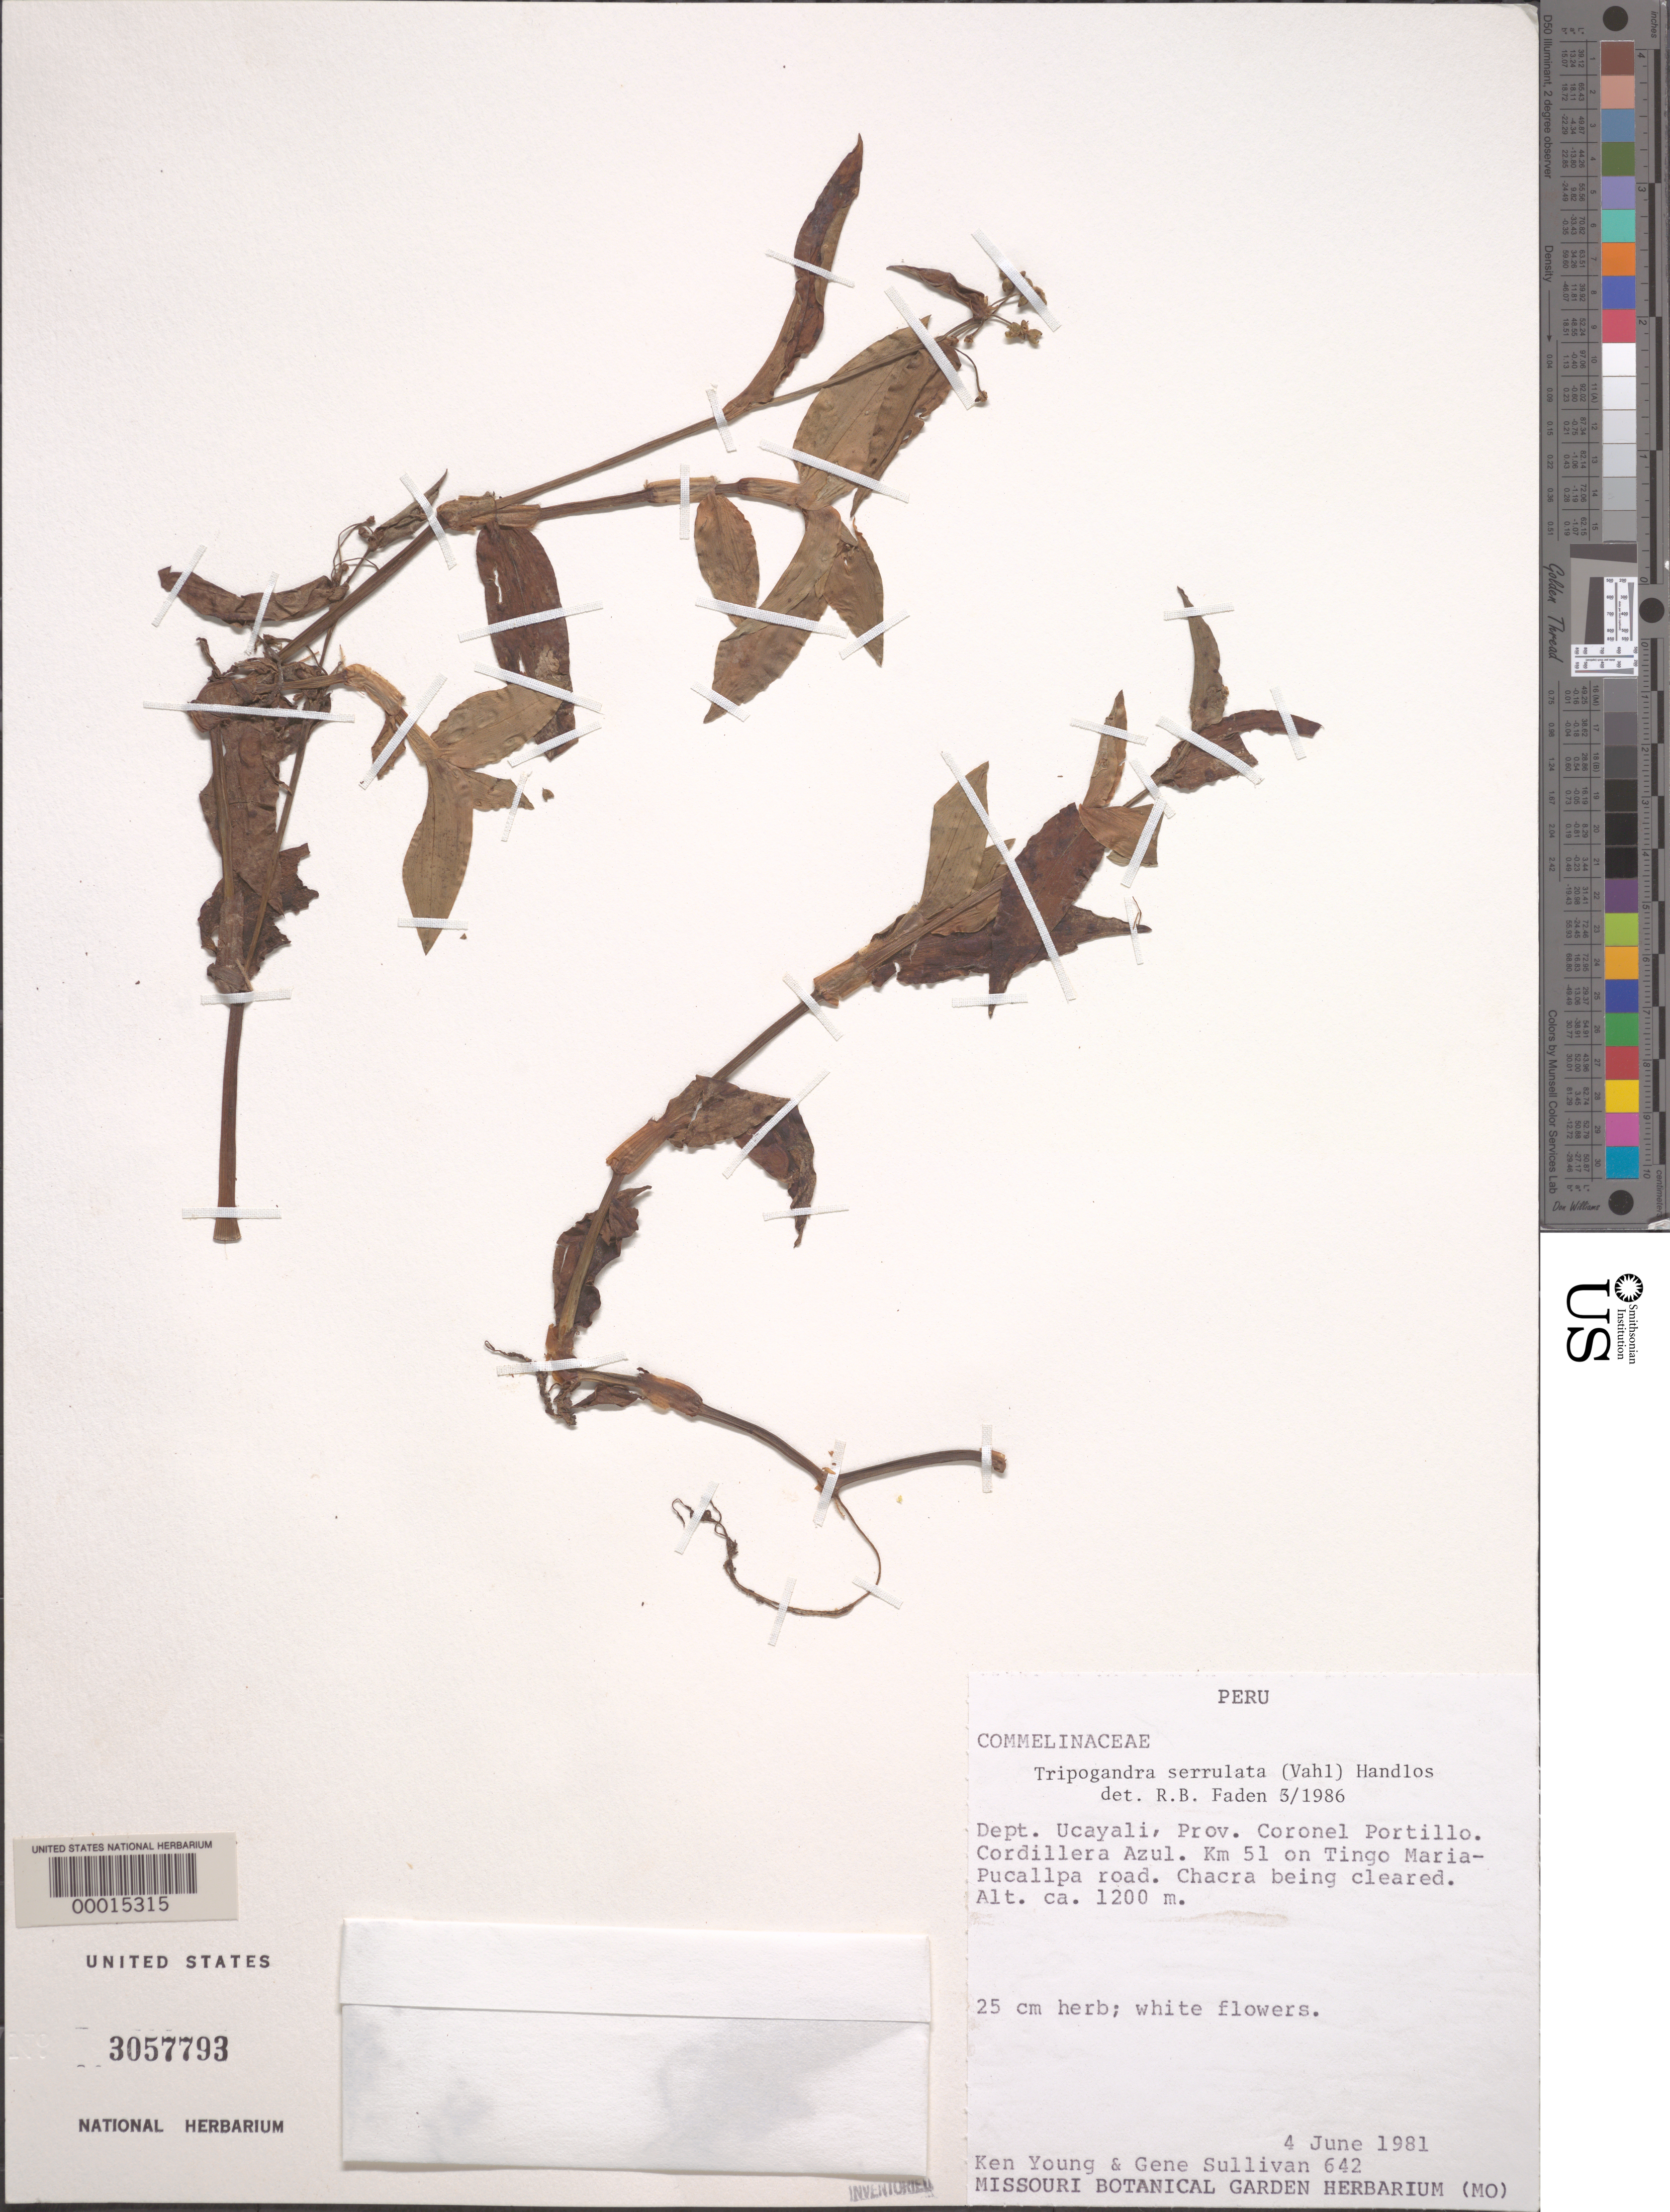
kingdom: Plantae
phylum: Tracheophyta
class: Liliopsida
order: Commelinales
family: Commelinaceae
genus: Tripogandra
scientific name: Tripogandra serrulata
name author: (Vahl) Handlos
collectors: K. Young & G. Sullivan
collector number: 642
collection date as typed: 04 Jun 1981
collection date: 1981-06-04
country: Peru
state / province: Loreto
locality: Coronel Portillo Prov. [?], Cordillera Azul, km 51 on Tingo María-Pacallpa [?] Road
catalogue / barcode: US 3057793